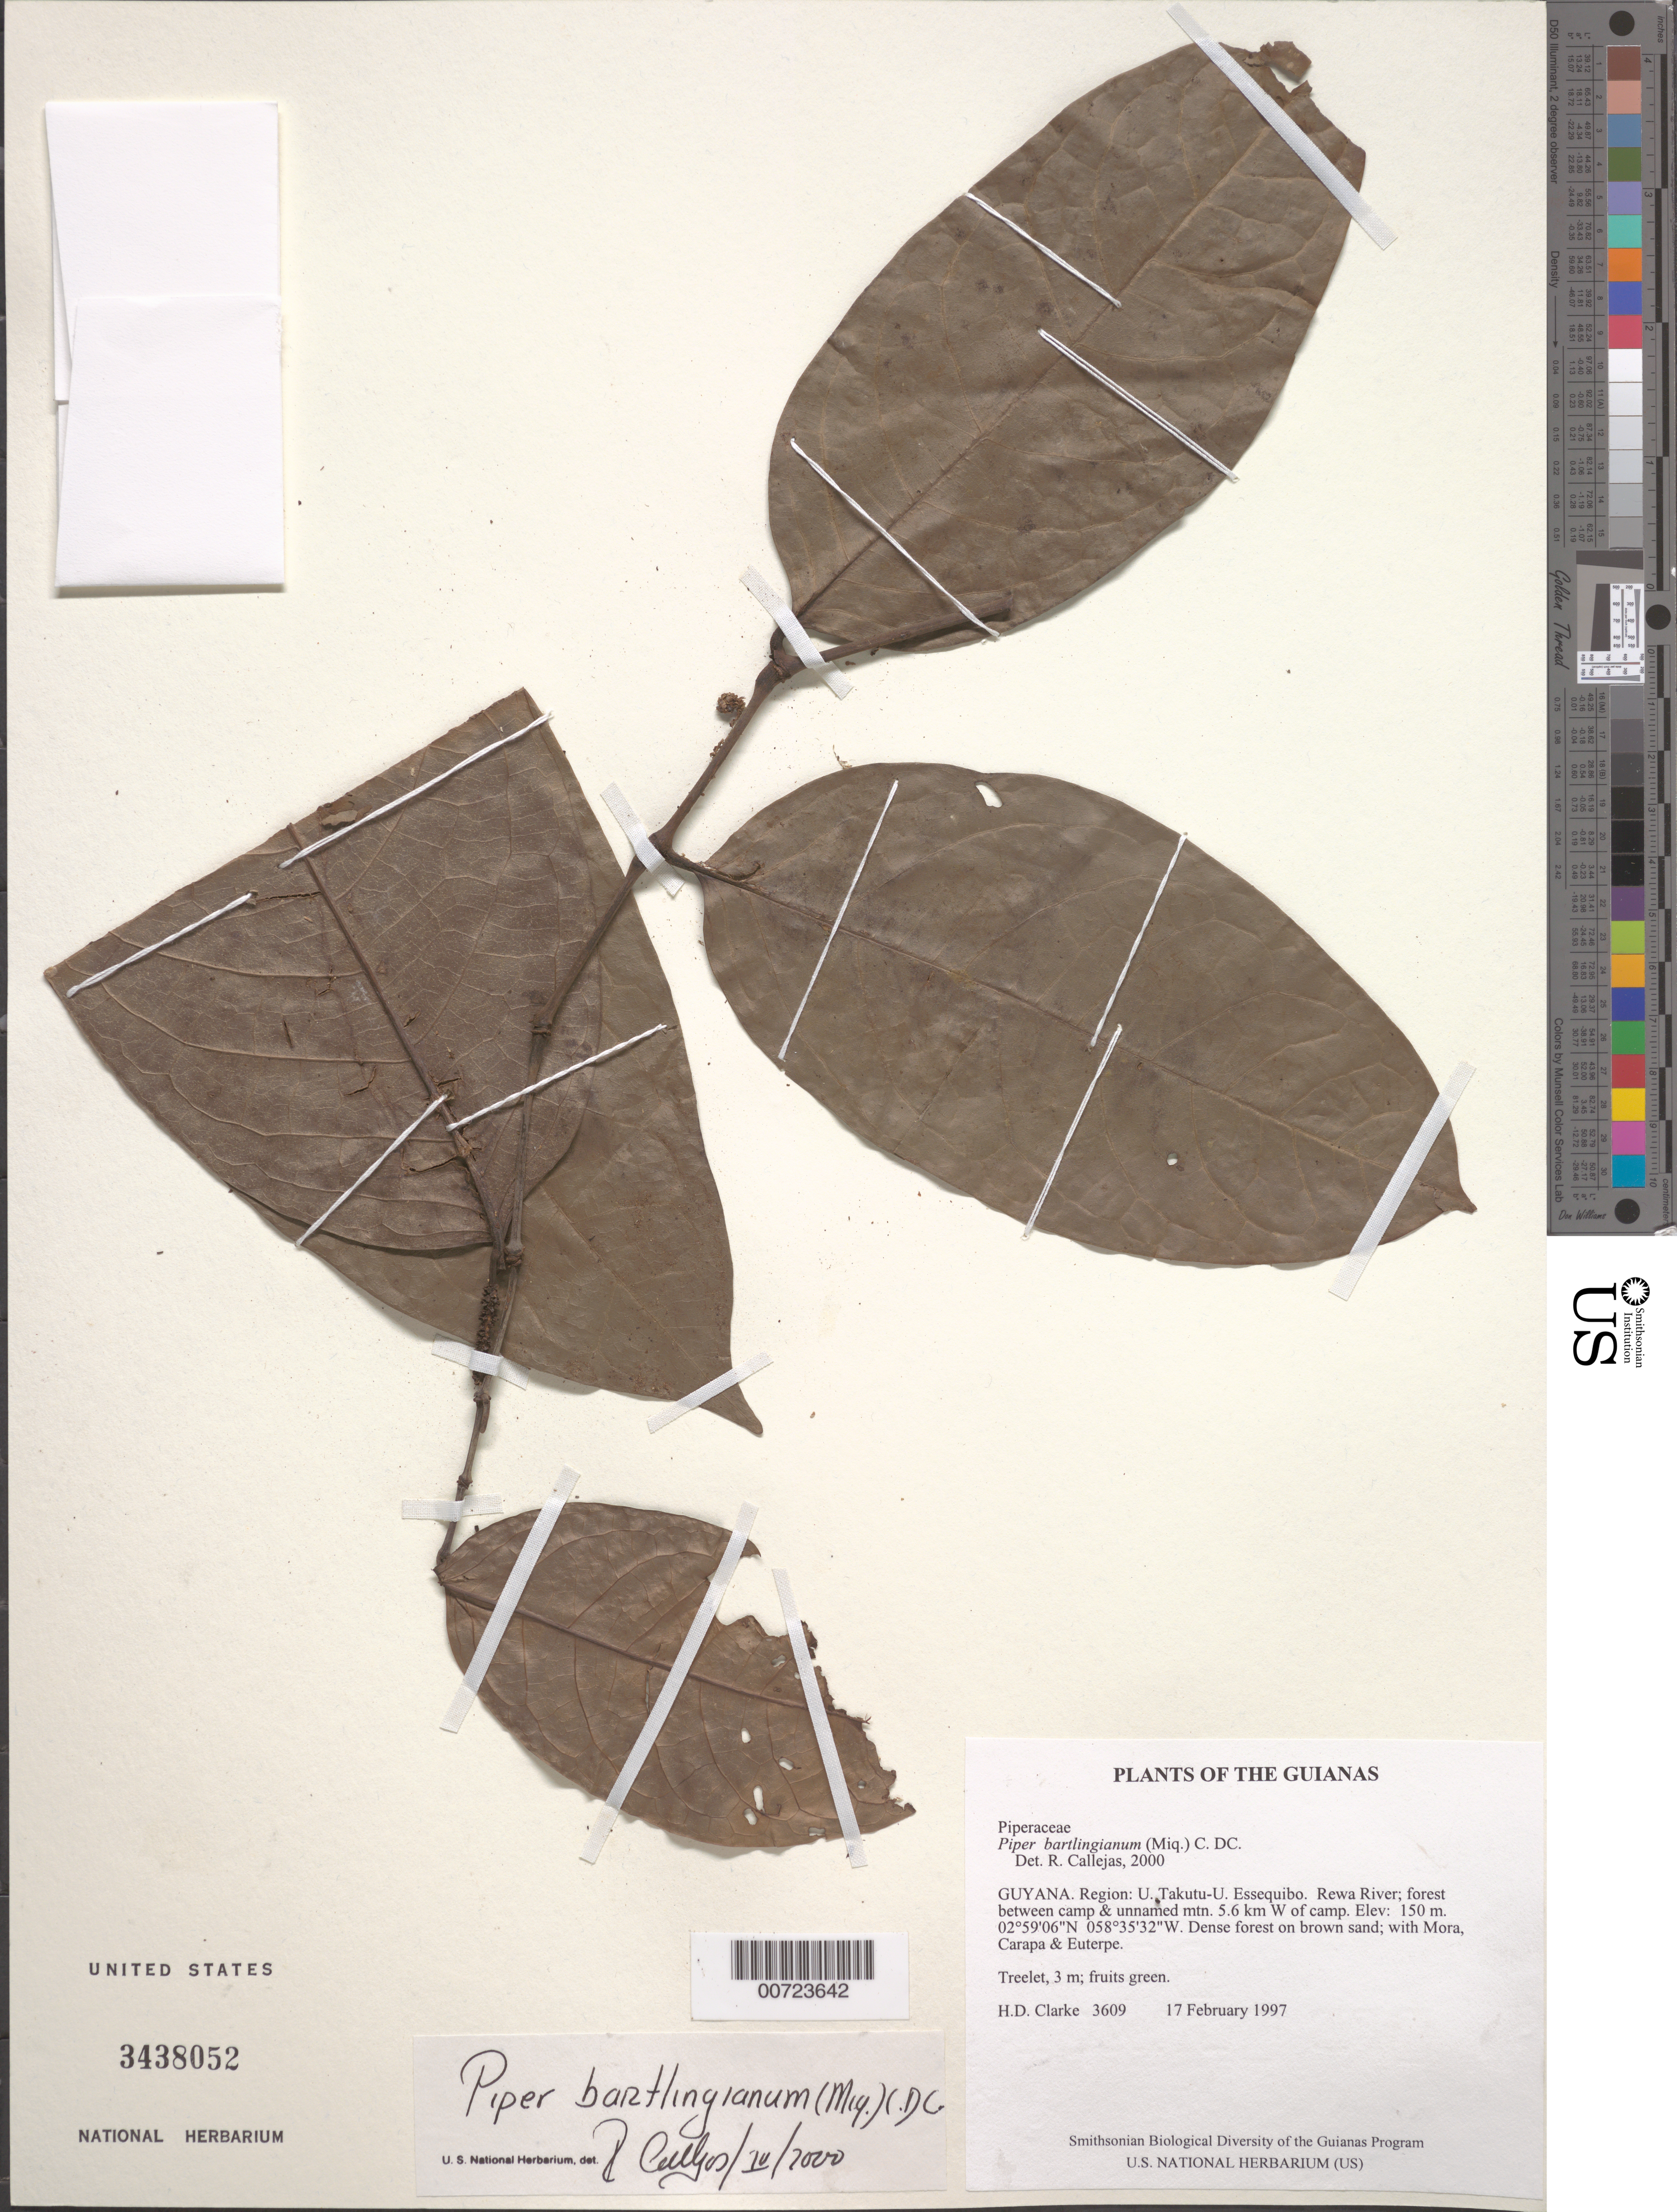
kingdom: Plantae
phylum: Tracheophyta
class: Magnoliopsida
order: Piperales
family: Piperaceae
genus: Piper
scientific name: Piper bartlingianum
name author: (Miq.) C. DC.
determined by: Callejas, Ricardo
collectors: H. D. Clarke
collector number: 3609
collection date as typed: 17 February 1997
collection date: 1997-02-17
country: Guyana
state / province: U. Takutu-U. Essequibo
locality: Rewa River; forest between camp & unnamed mtn. 5.6 km W of camp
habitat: Dense forest on brown sand; with Mora, Carapa & Euterpe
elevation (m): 150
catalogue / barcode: US 3438052